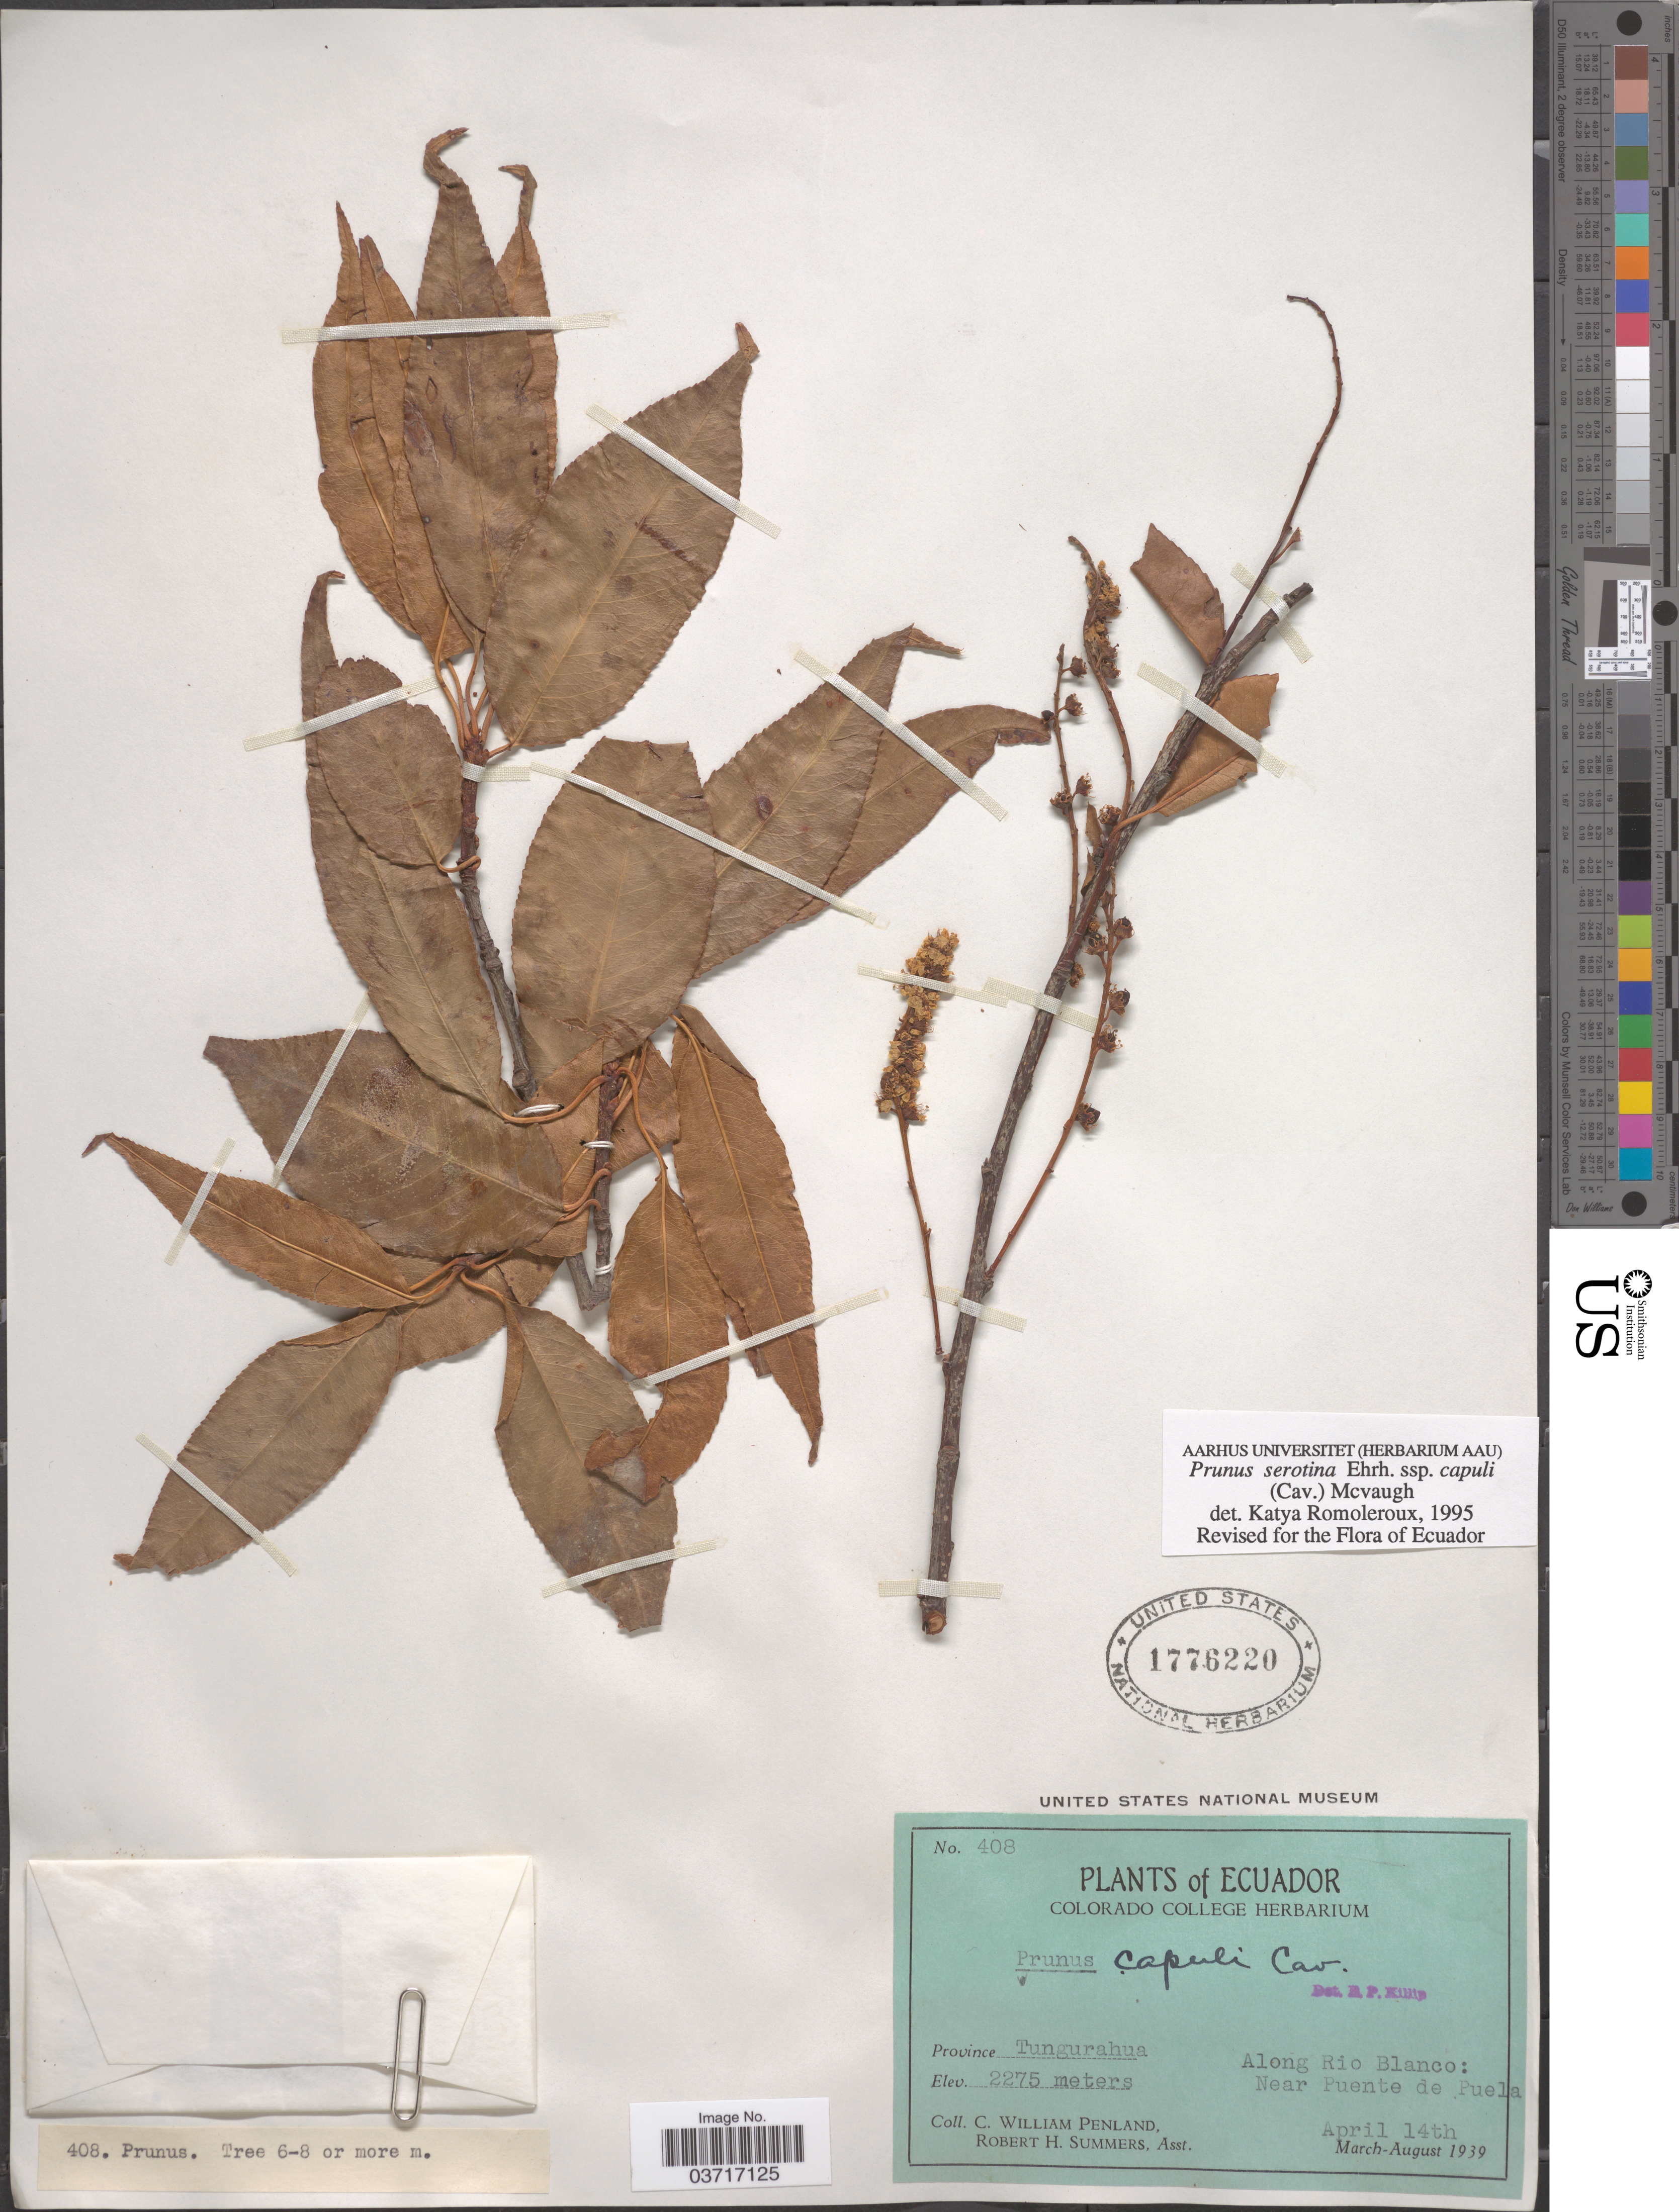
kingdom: Plantae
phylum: Tracheophyta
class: Magnoliopsida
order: Rosales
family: Rosaceae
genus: Prunus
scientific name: Prunus serotina subsp. capuli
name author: (Cav. ex Spreng.) McVaugh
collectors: C. W. Penland & R. Summers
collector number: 408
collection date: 1939-04-14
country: Ecuador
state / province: Tungurahua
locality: Along Rio Blanco: Near Puente de Puela.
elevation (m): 2275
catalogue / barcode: US 1776220